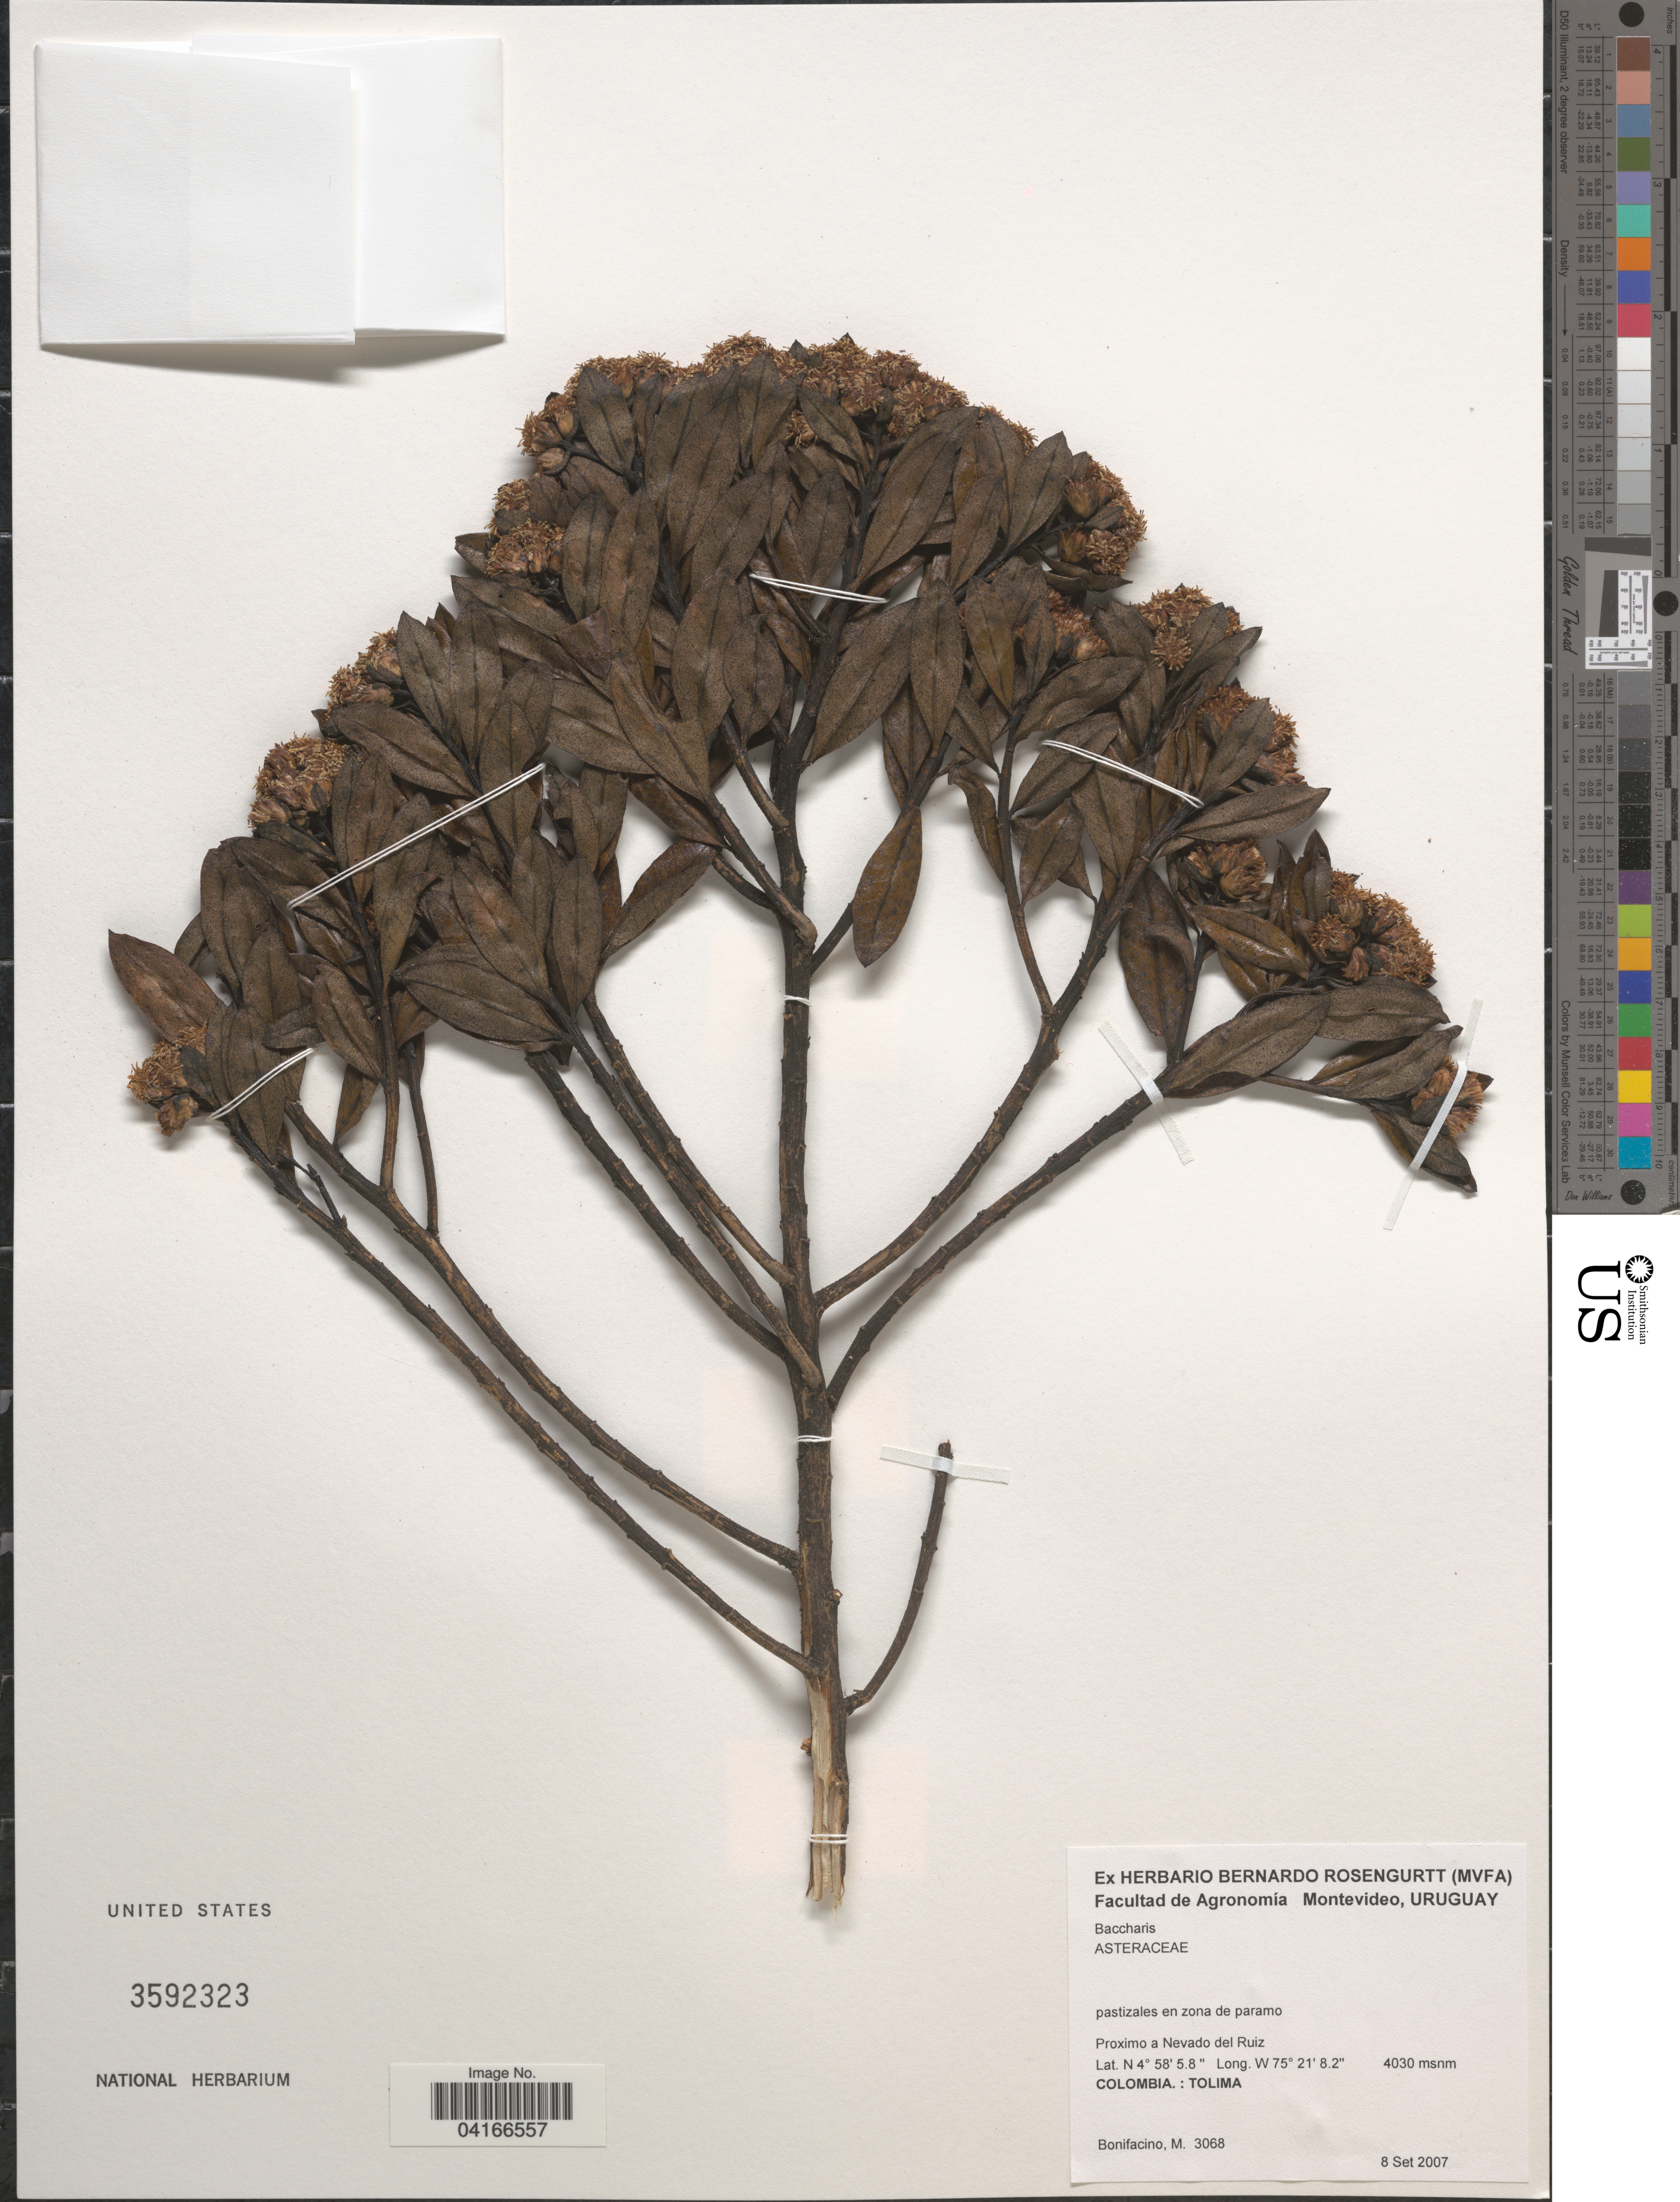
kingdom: Plantae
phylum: Tracheophyta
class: Magnoliopsida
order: Asterales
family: Asteraceae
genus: Baccharis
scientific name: Baccharis sp.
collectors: M. Bonifacino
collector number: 3068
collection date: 2007-09-08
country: Colombia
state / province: Tolima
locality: Proximo a Nevado del Ruiz.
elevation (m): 4030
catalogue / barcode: US 3592323